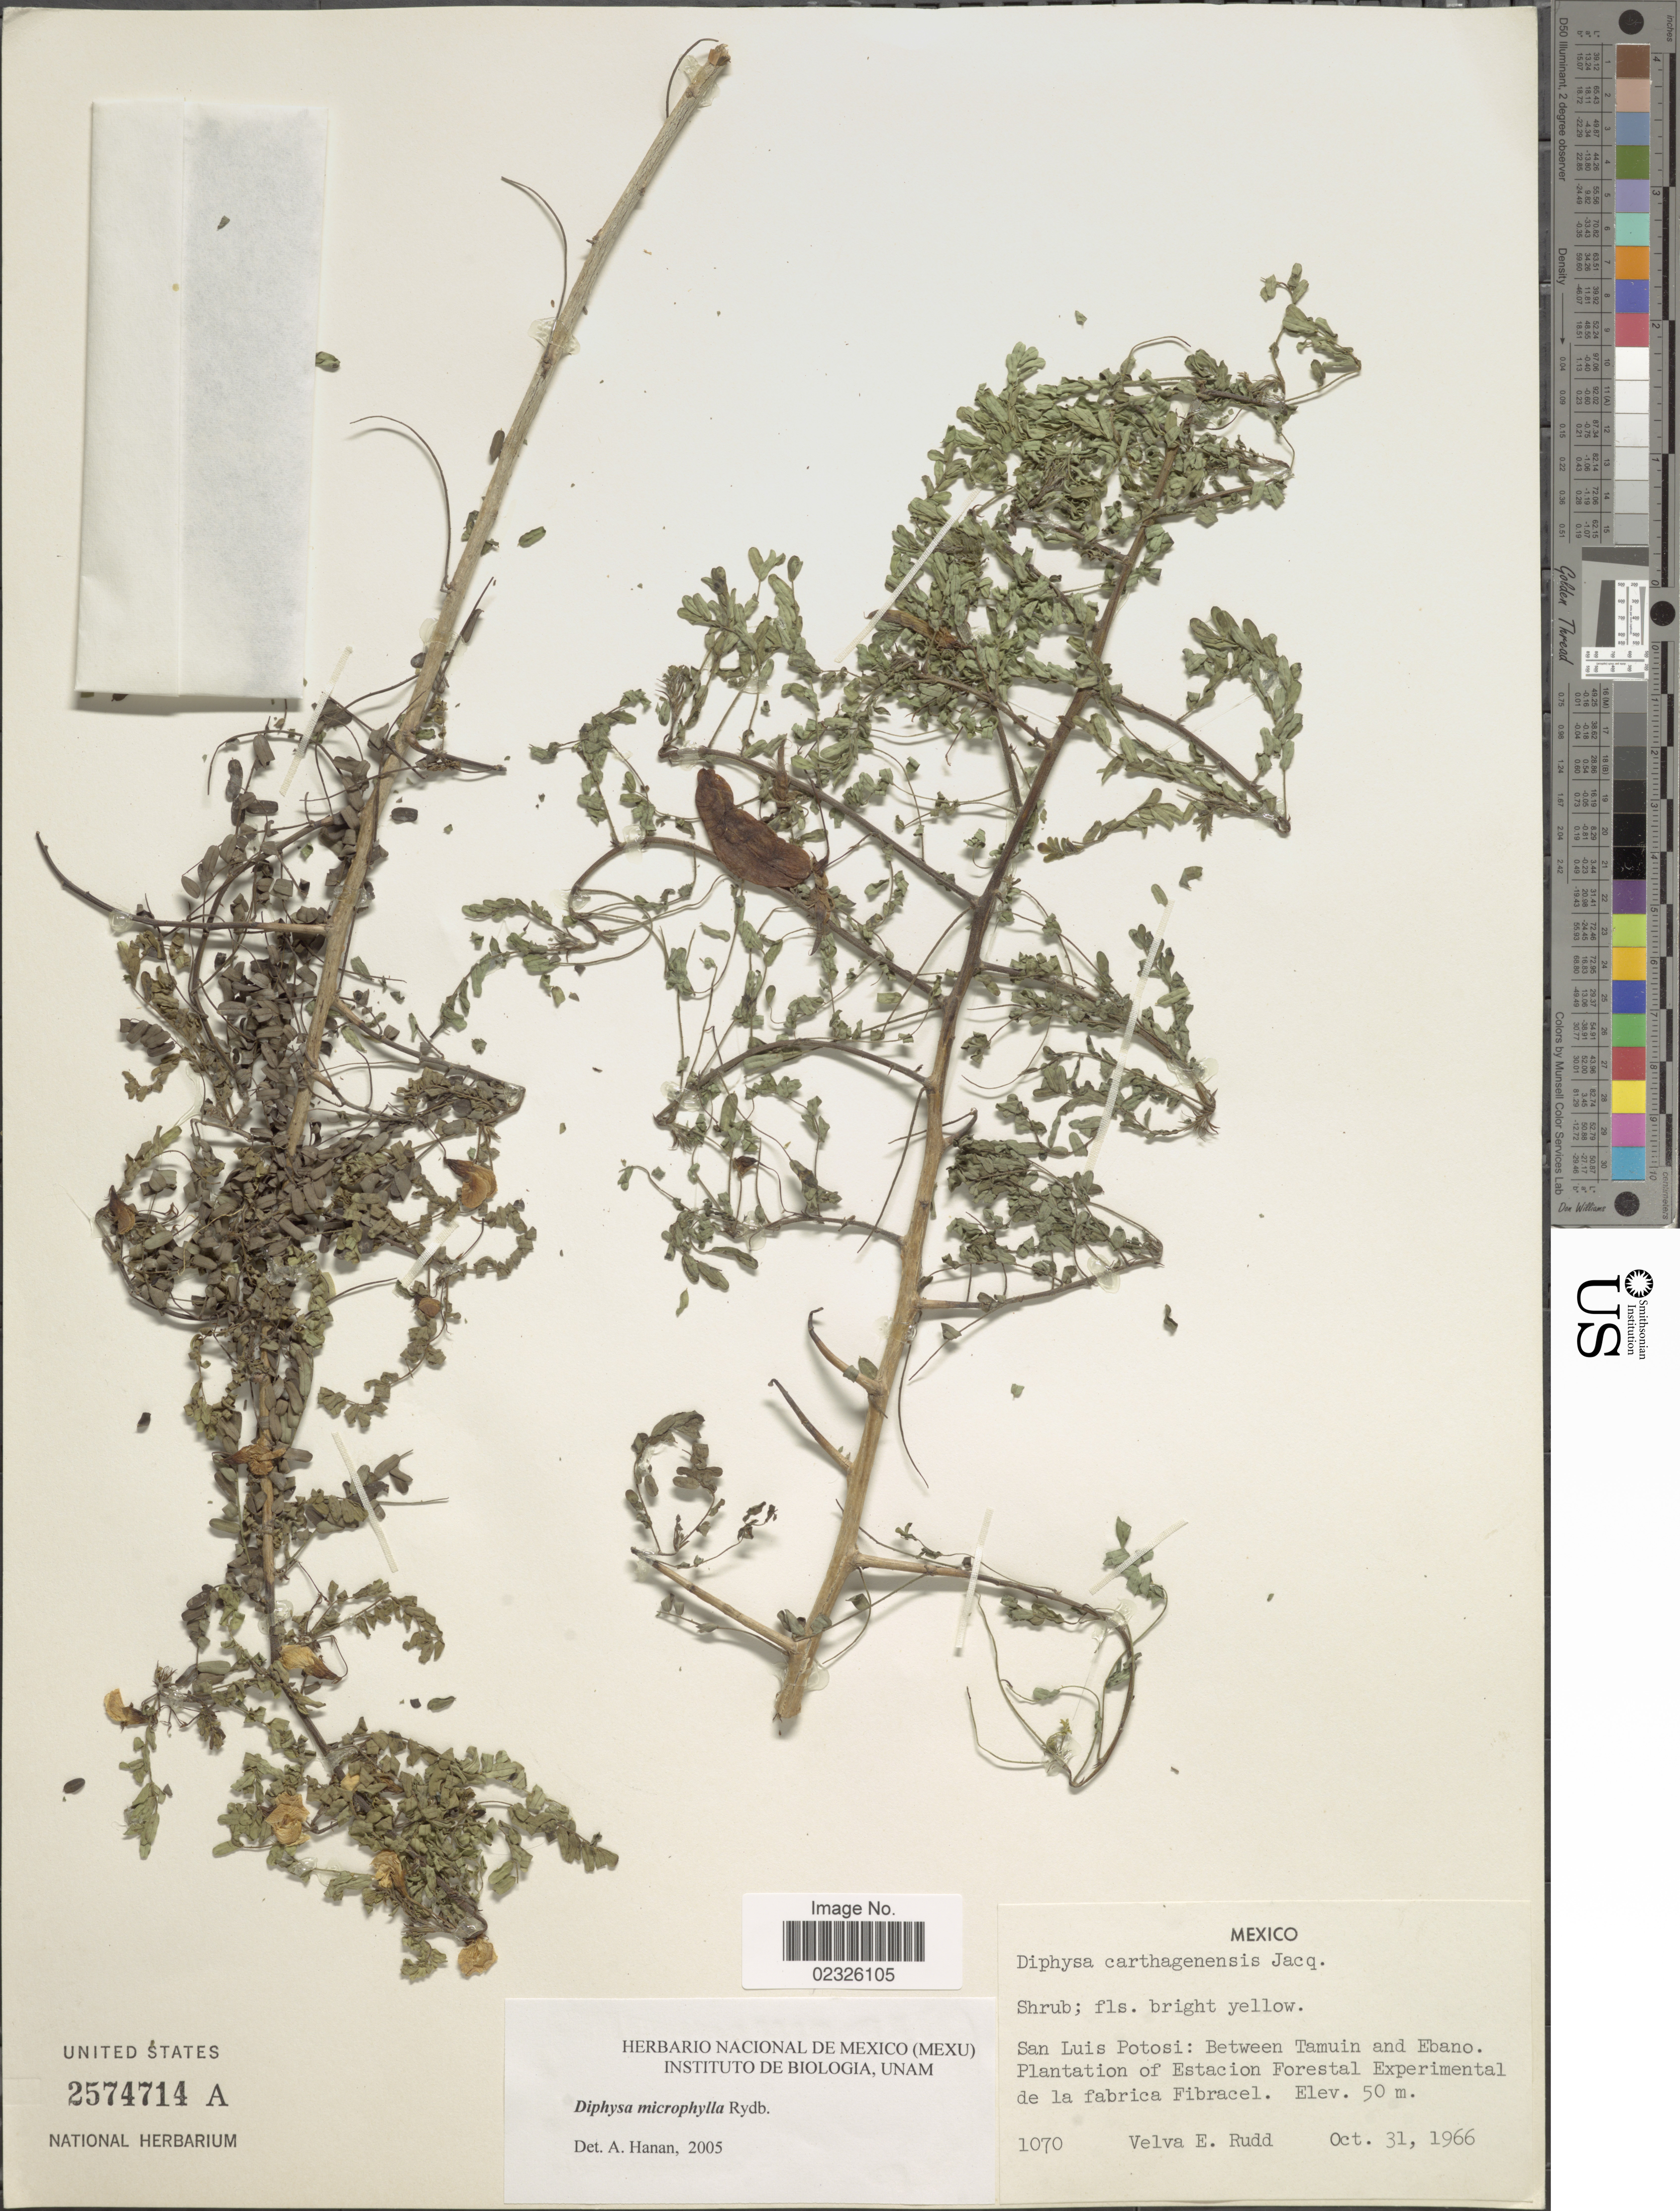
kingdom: Plantae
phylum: Tracheophyta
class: Magnoliopsida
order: Fabales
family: Fabaceae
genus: Diphysa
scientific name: Diphysa microphylla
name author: Rydb.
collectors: V. E. Rudd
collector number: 1070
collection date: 1966-10-31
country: Mexico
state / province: San Luis Potosí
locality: Between Tamuin and Ebano. Plantation of Estacion Forestal Experimental de la fabrica Fibracel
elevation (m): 50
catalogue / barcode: US 2574714A